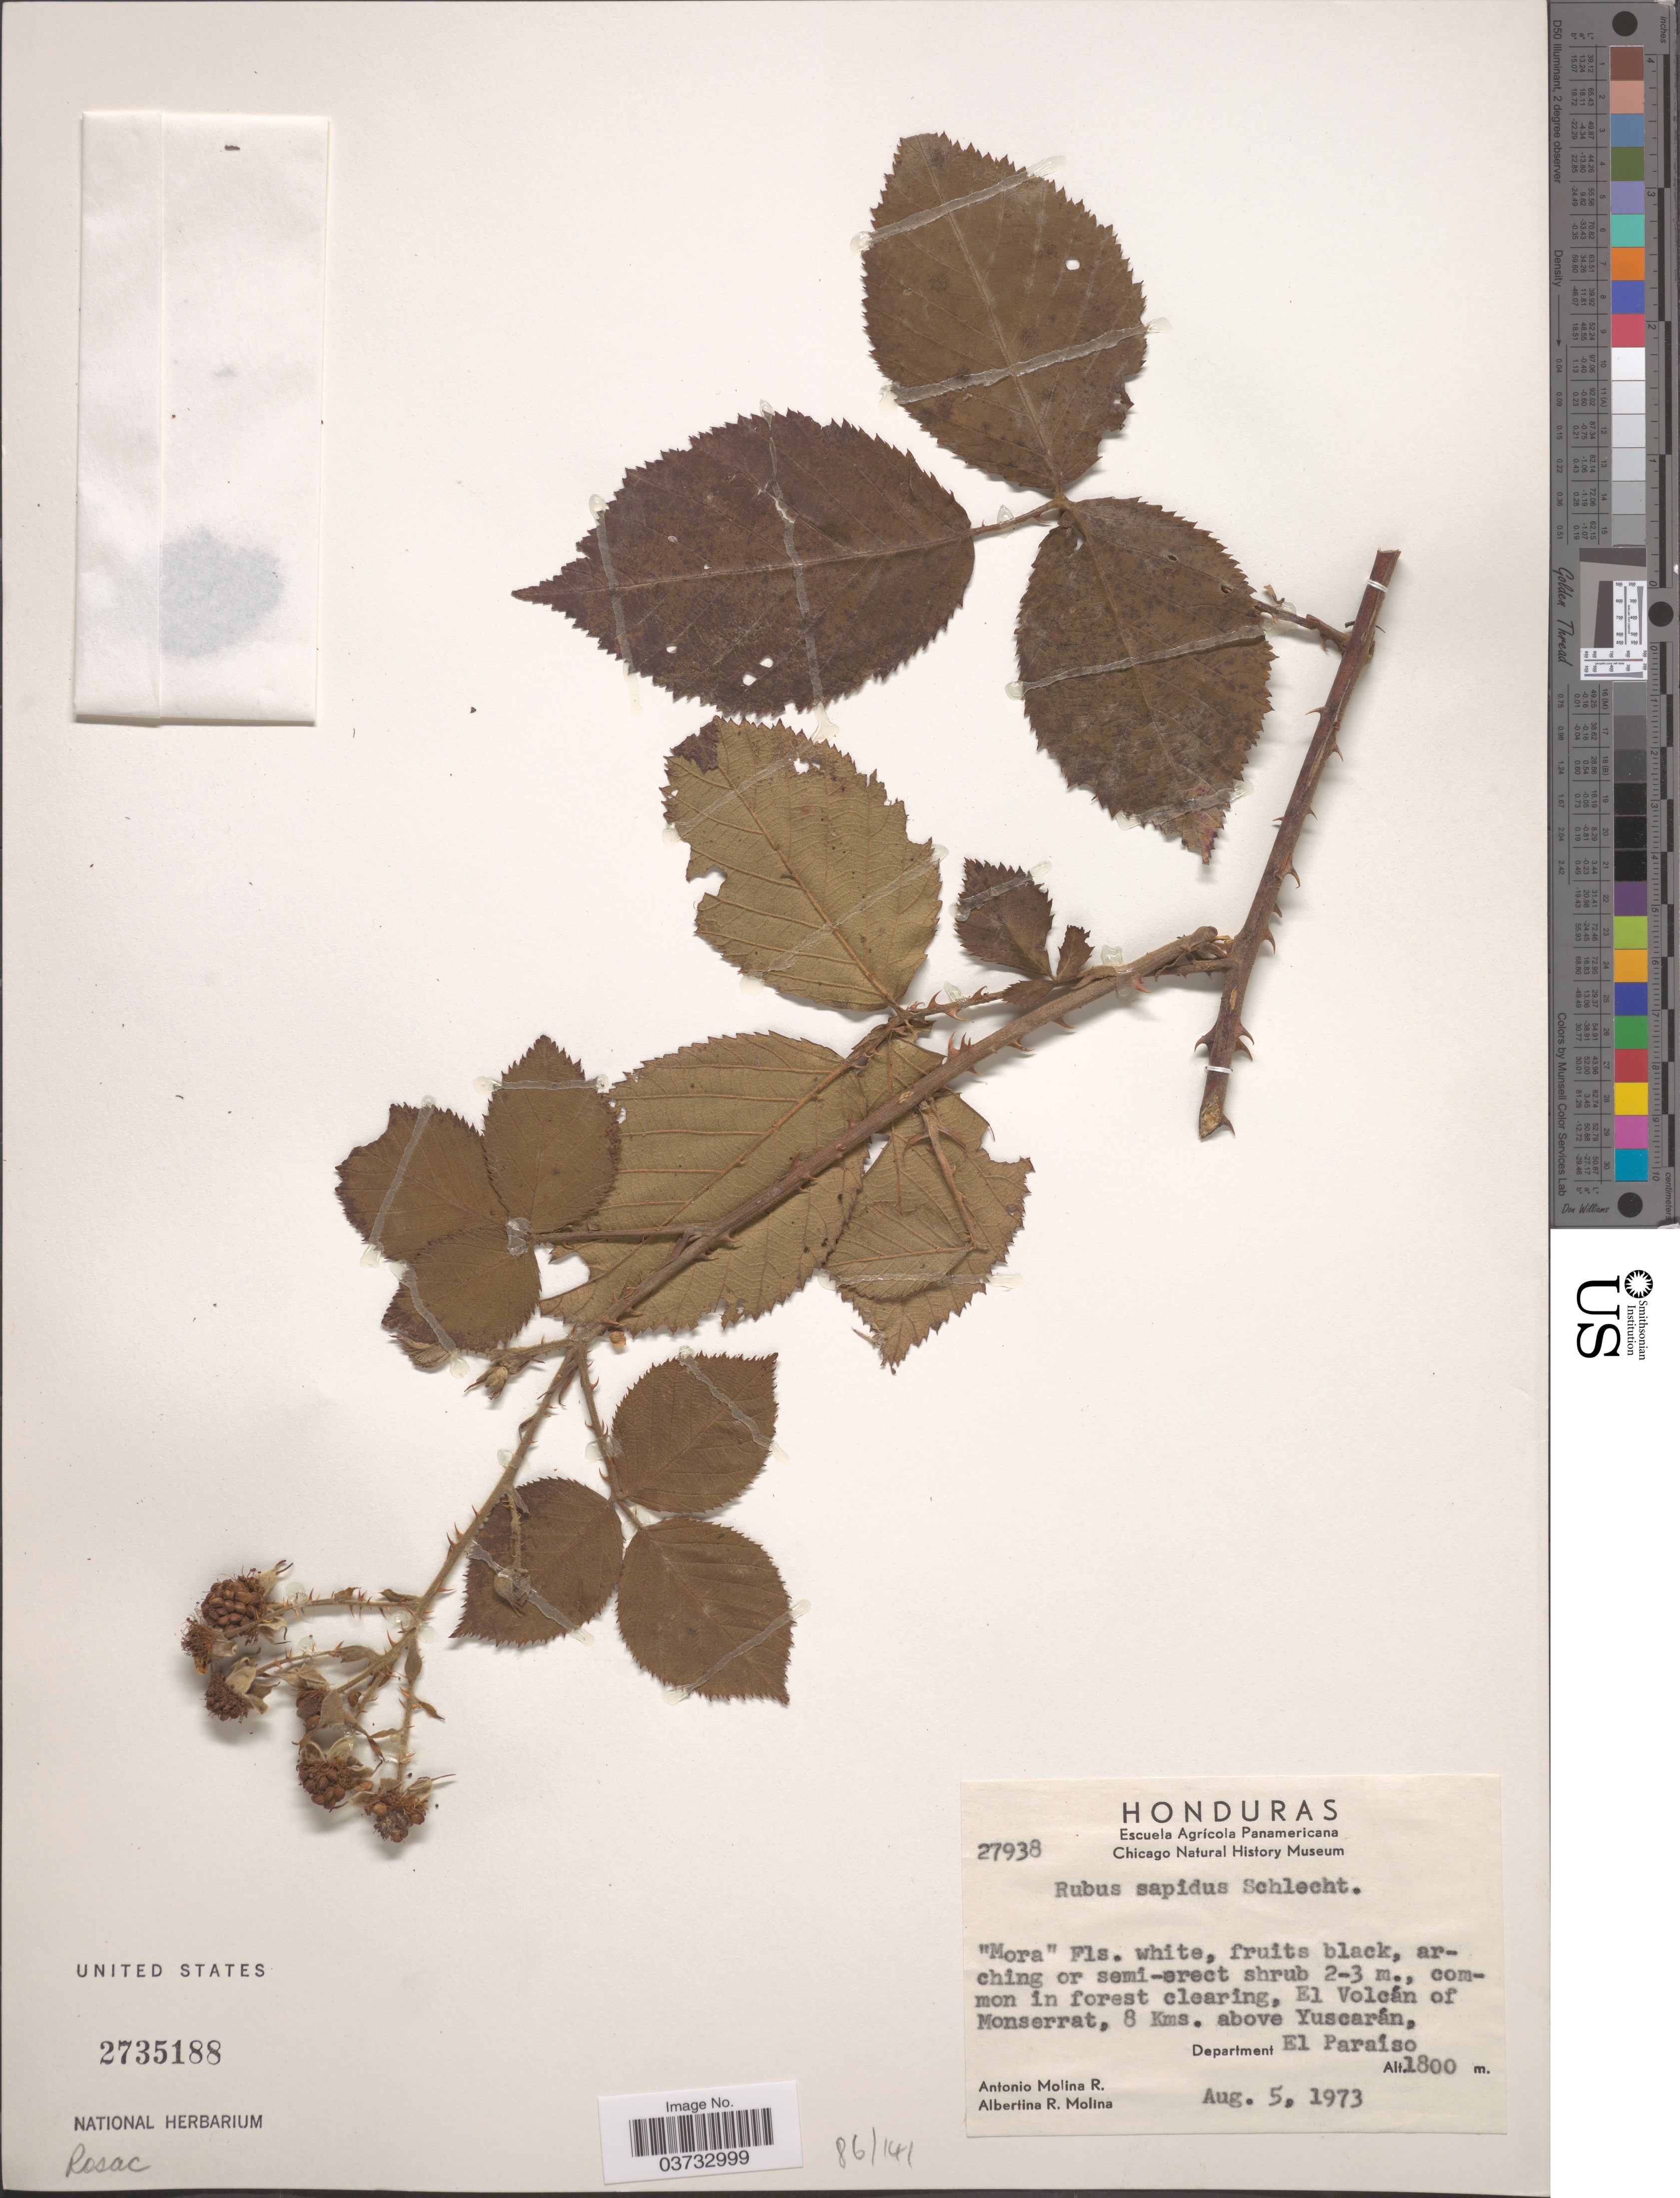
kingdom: Plantae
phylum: Tracheophyta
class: Magnoliopsida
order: Rosales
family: Rosaceae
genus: Rubus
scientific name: Rubus sapidus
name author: Schltdl.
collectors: A. Molina R. & A. R. Molina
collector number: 27938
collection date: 1973-08-05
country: Honduras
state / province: El Paraiso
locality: In forest clearing, El Volcán of Monserrat, 8 Kms. above Yuscarán, Department El Paraíso.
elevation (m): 1800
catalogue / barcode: US 2735188